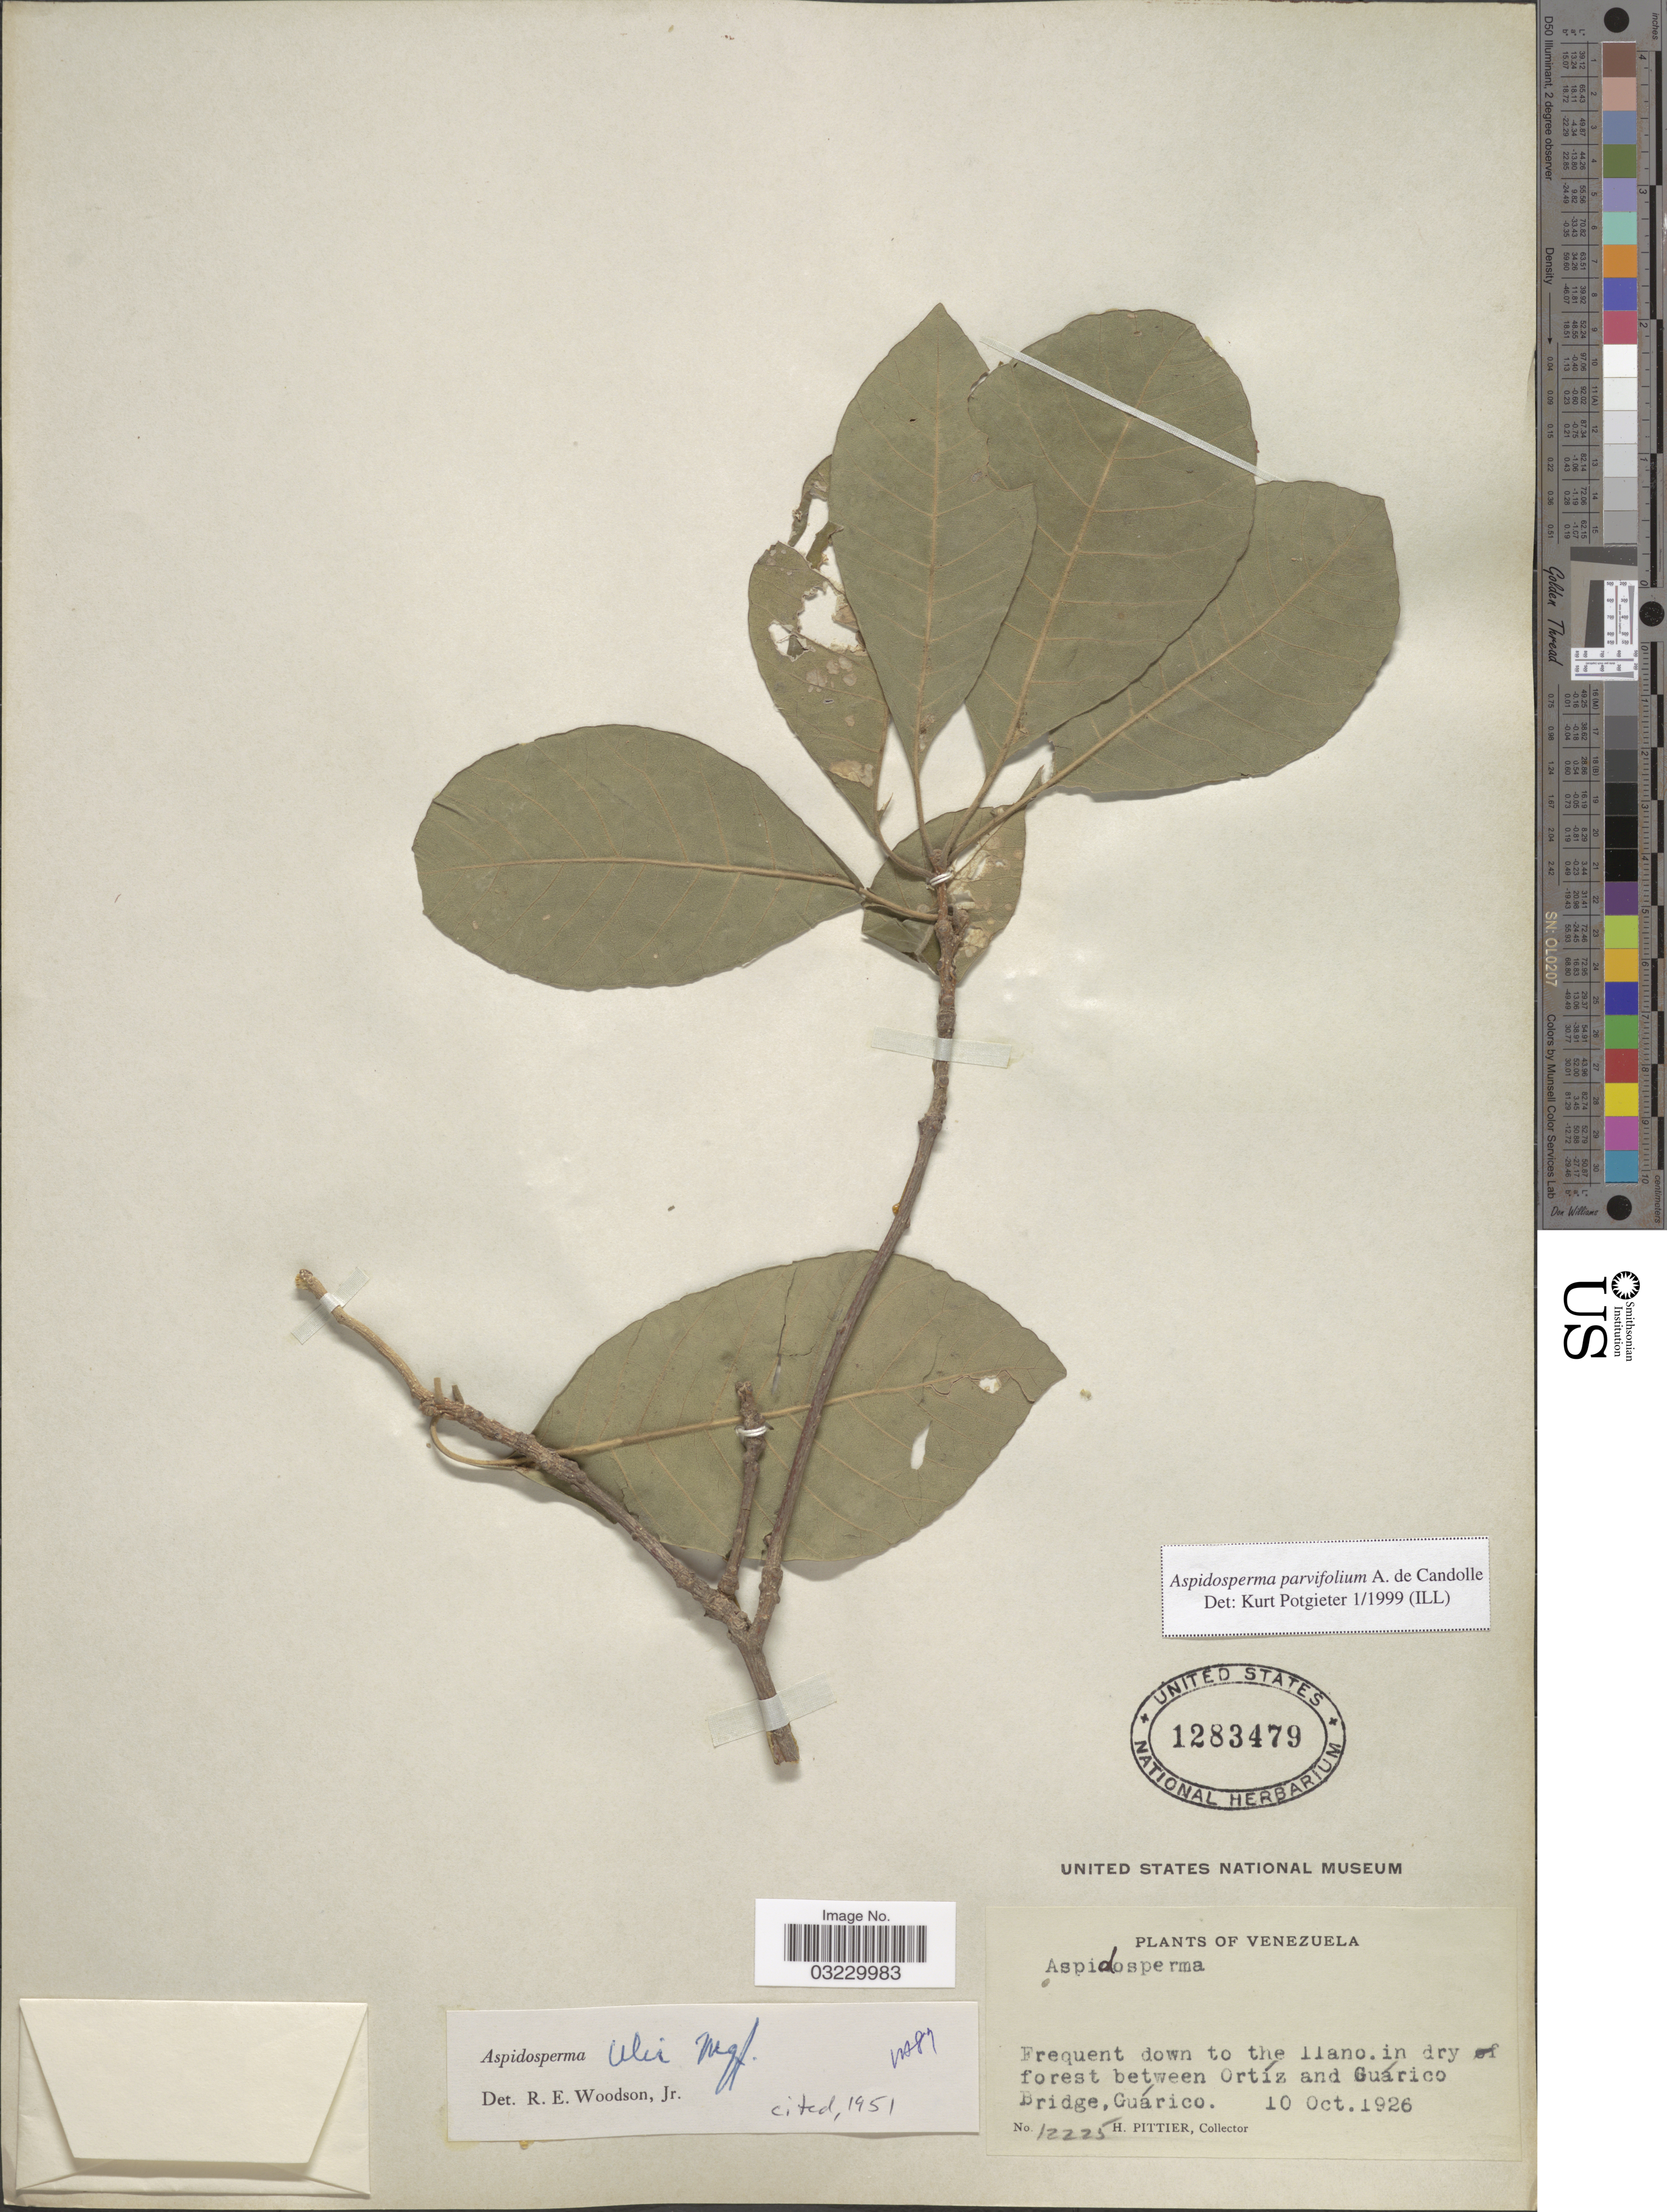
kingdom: Plantae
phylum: Tracheophyta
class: Magnoliopsida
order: Gentianales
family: Apocynaceae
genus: Aspidosperma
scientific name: Aspidosperma parvifolium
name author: A. DC.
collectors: H. F. Pittier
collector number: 12225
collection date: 1926-10-10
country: Venezuela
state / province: Guárico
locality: Between Ortíz and Guárico Bridge.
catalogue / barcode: US 1283479